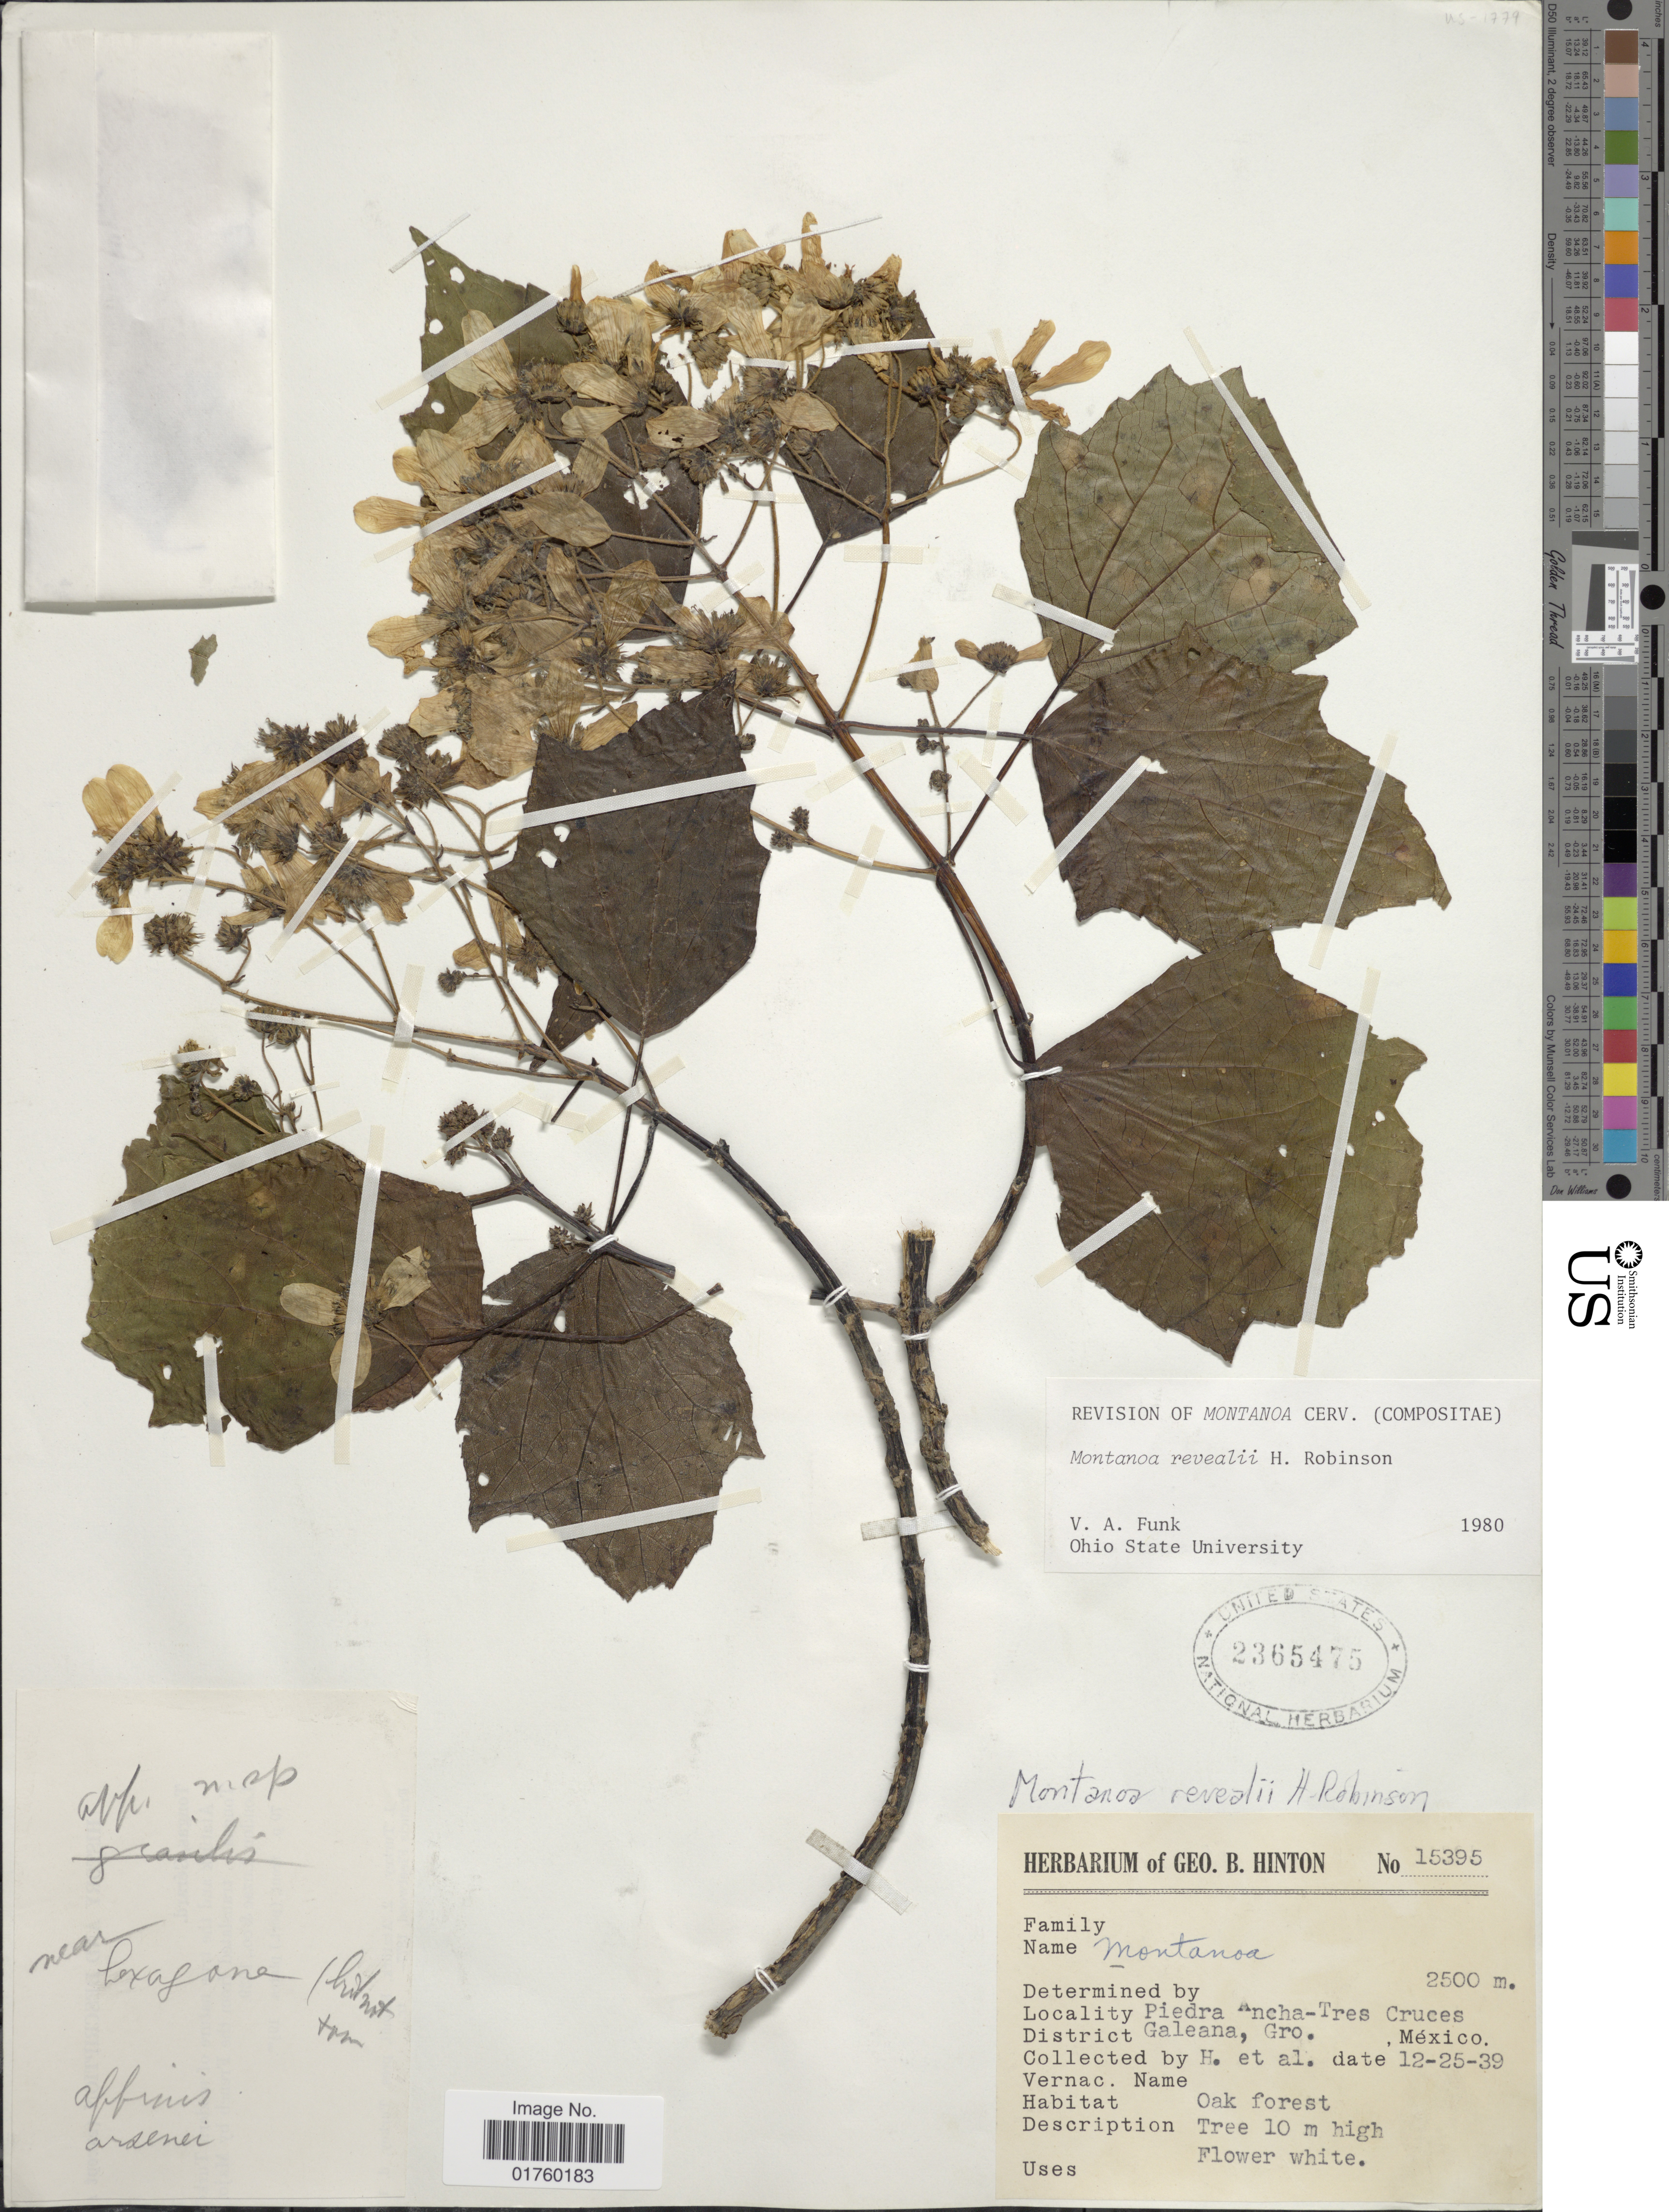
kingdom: Plantae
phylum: Tracheophyta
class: Magnoliopsida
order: Asterales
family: Asteraceae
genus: Montanoa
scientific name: Montanoa revealii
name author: H. Rob.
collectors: G. B. Hinton & et al.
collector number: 15395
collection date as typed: Transcribed d/m/y: 25/12/39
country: Mexico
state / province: Guerrero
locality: Piedra Ancha-Tres Cruces, District Galeana.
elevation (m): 2500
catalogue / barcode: US 2365475